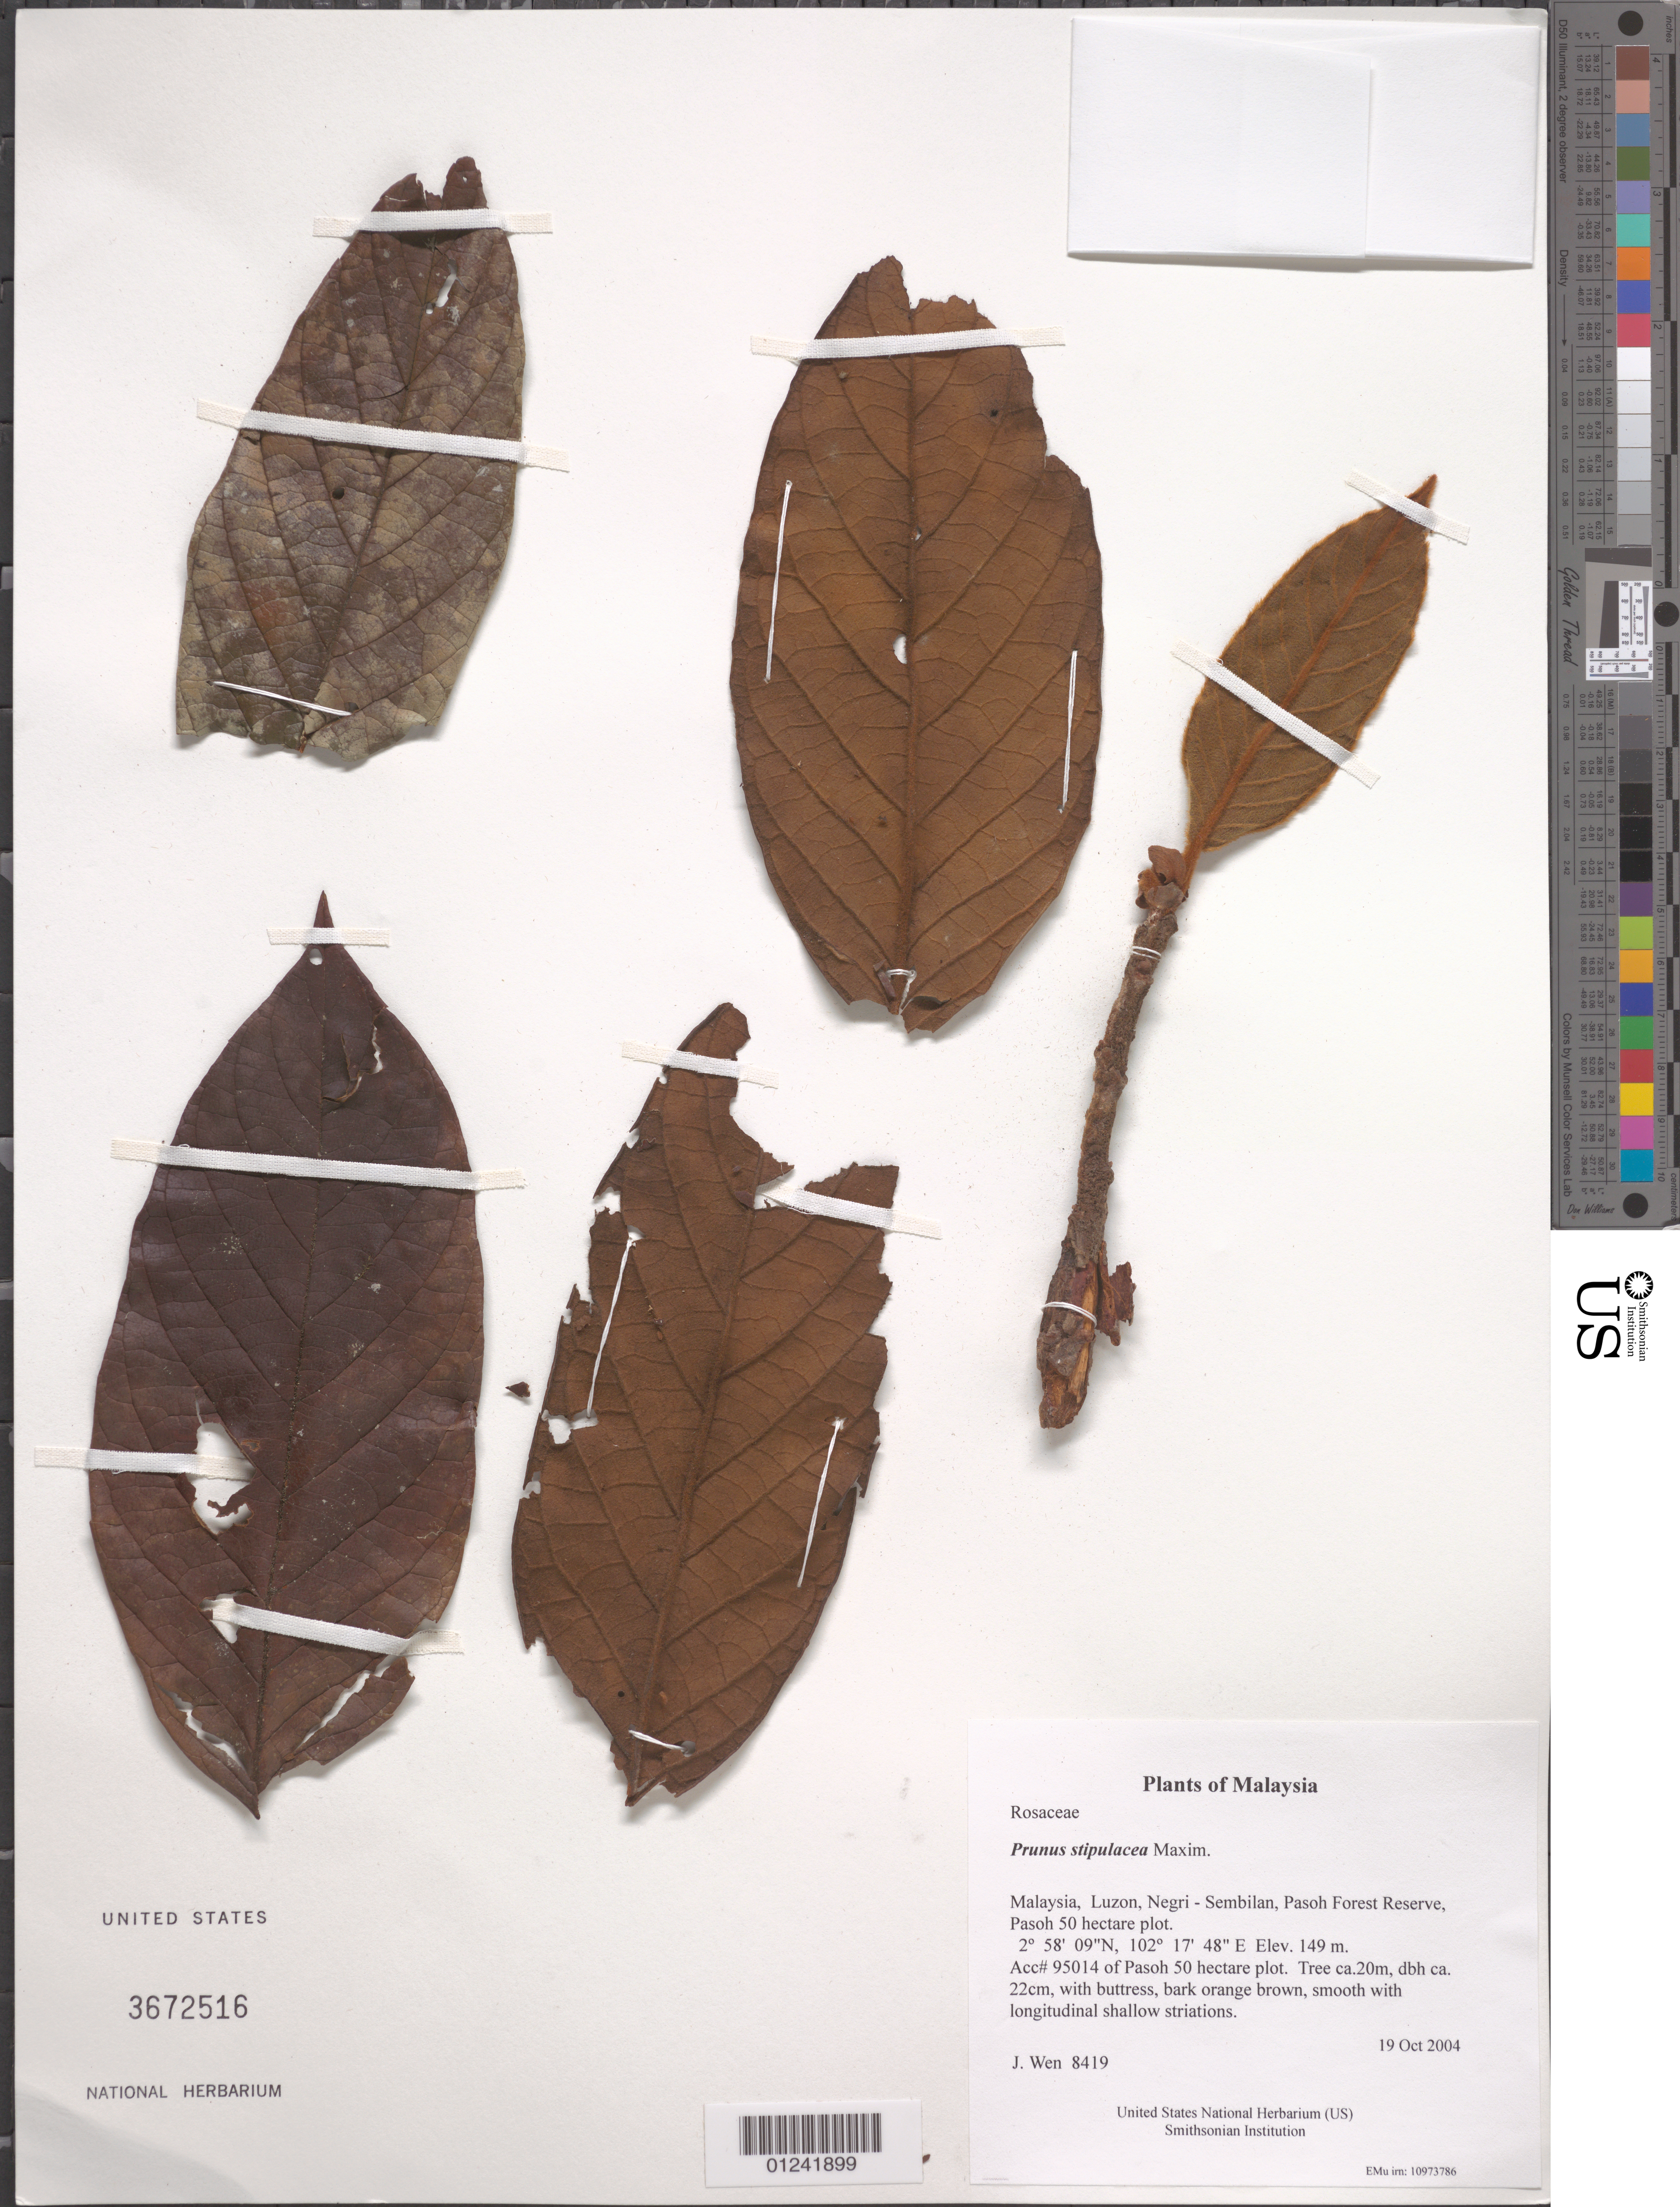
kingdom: Plantae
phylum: Tracheophyta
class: Magnoliopsida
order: Rosales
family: Rosaceae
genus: Prunus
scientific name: Prunus stipulacea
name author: Maxim.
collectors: J. Wen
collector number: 8419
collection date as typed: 19 Oct 2004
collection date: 2004-10-19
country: Malaysia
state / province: Negeri Sembilan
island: Luzon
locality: Pasoh Forest Reserve, Pasoh 50 hectare plot.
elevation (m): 149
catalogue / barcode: US 3672516